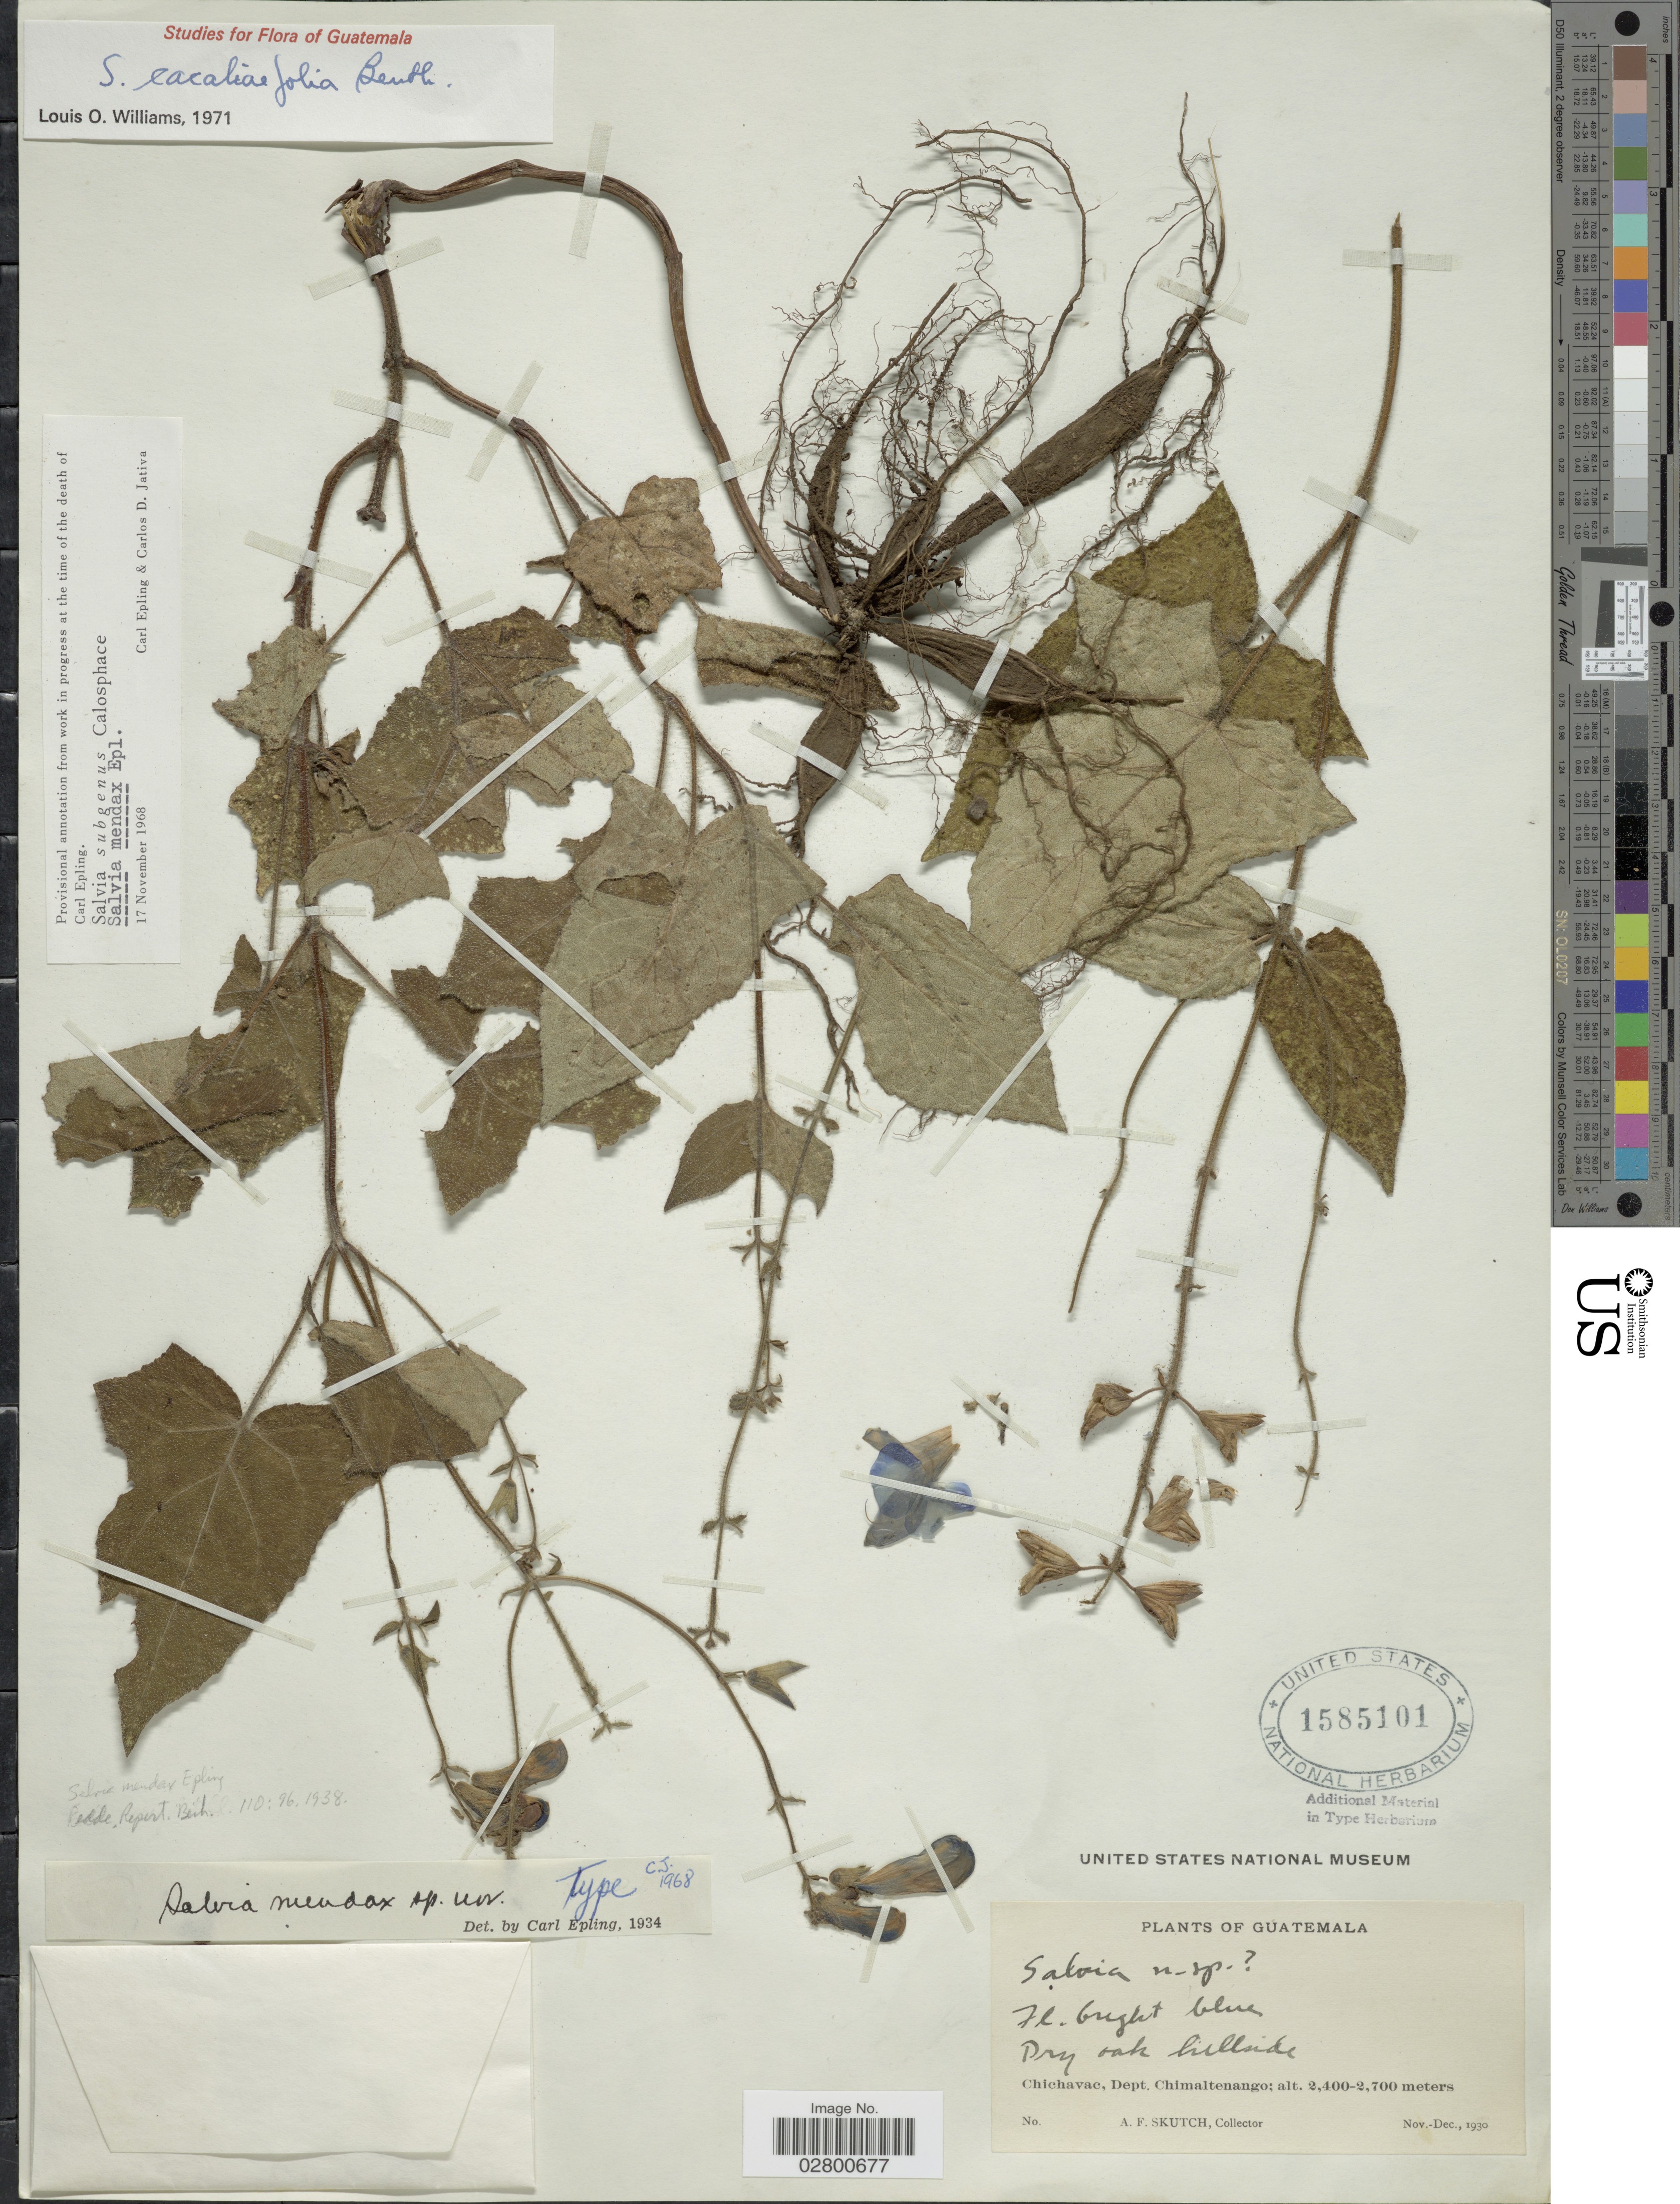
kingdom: Plantae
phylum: Tracheophyta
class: Magnoliopsida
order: Lamiales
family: Lamiaceae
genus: Salvia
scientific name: Salvia cacaliifolia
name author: Benth.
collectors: A. F. Skutch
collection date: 1930-11/1930-12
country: Guatemala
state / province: Chimaltenango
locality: Chichavac, Dept. Chimaltenango.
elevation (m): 2400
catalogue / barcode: US 1585101